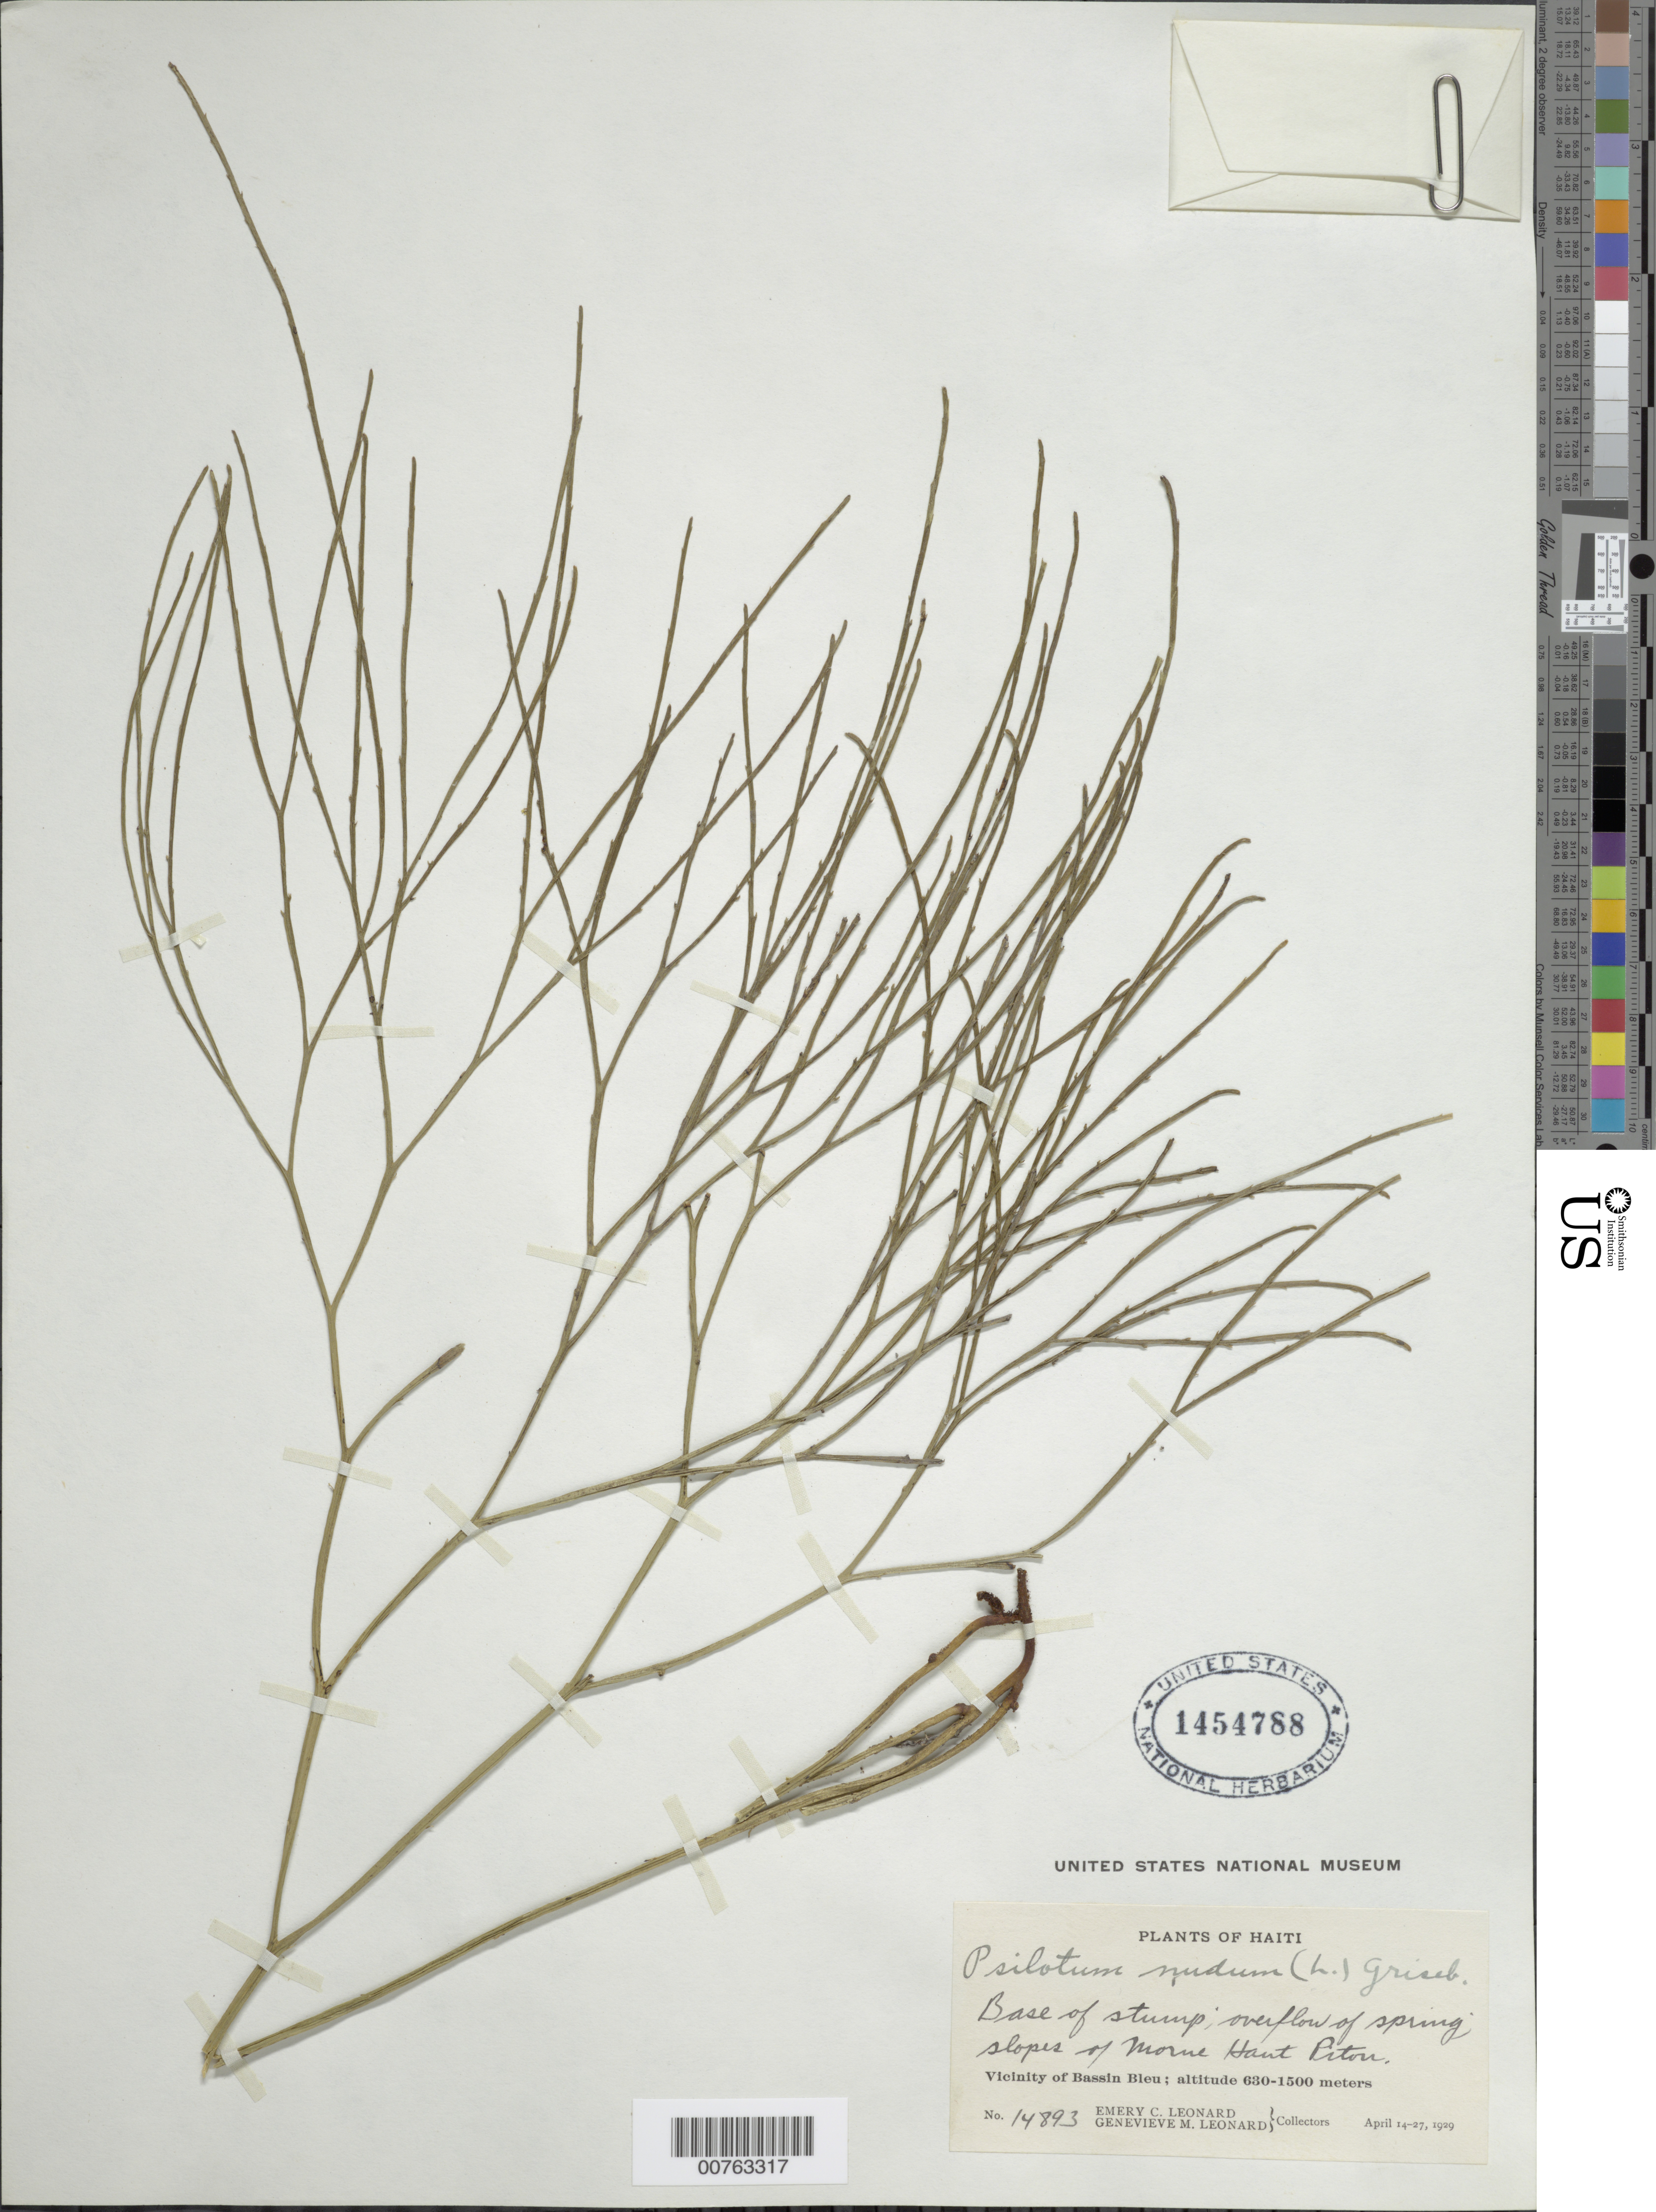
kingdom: Plantae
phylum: Tracheophyta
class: Polypodiopsida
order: Psilotales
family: Psilotaceae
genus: Psilotum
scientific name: Psilotum nudum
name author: (L.) P. Beauv.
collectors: E. C. Leonard & G. M. Leonard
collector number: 14893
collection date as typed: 14 Apr 1929 to 27 Apr 1929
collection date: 1929-04-14/1929-04-27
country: Haiti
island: Hispaniola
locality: Vicinity of Bassin Bleu; slopes of Morne Haut Piton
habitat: Base of stump, overflow of spring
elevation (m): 630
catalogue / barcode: US 1454788